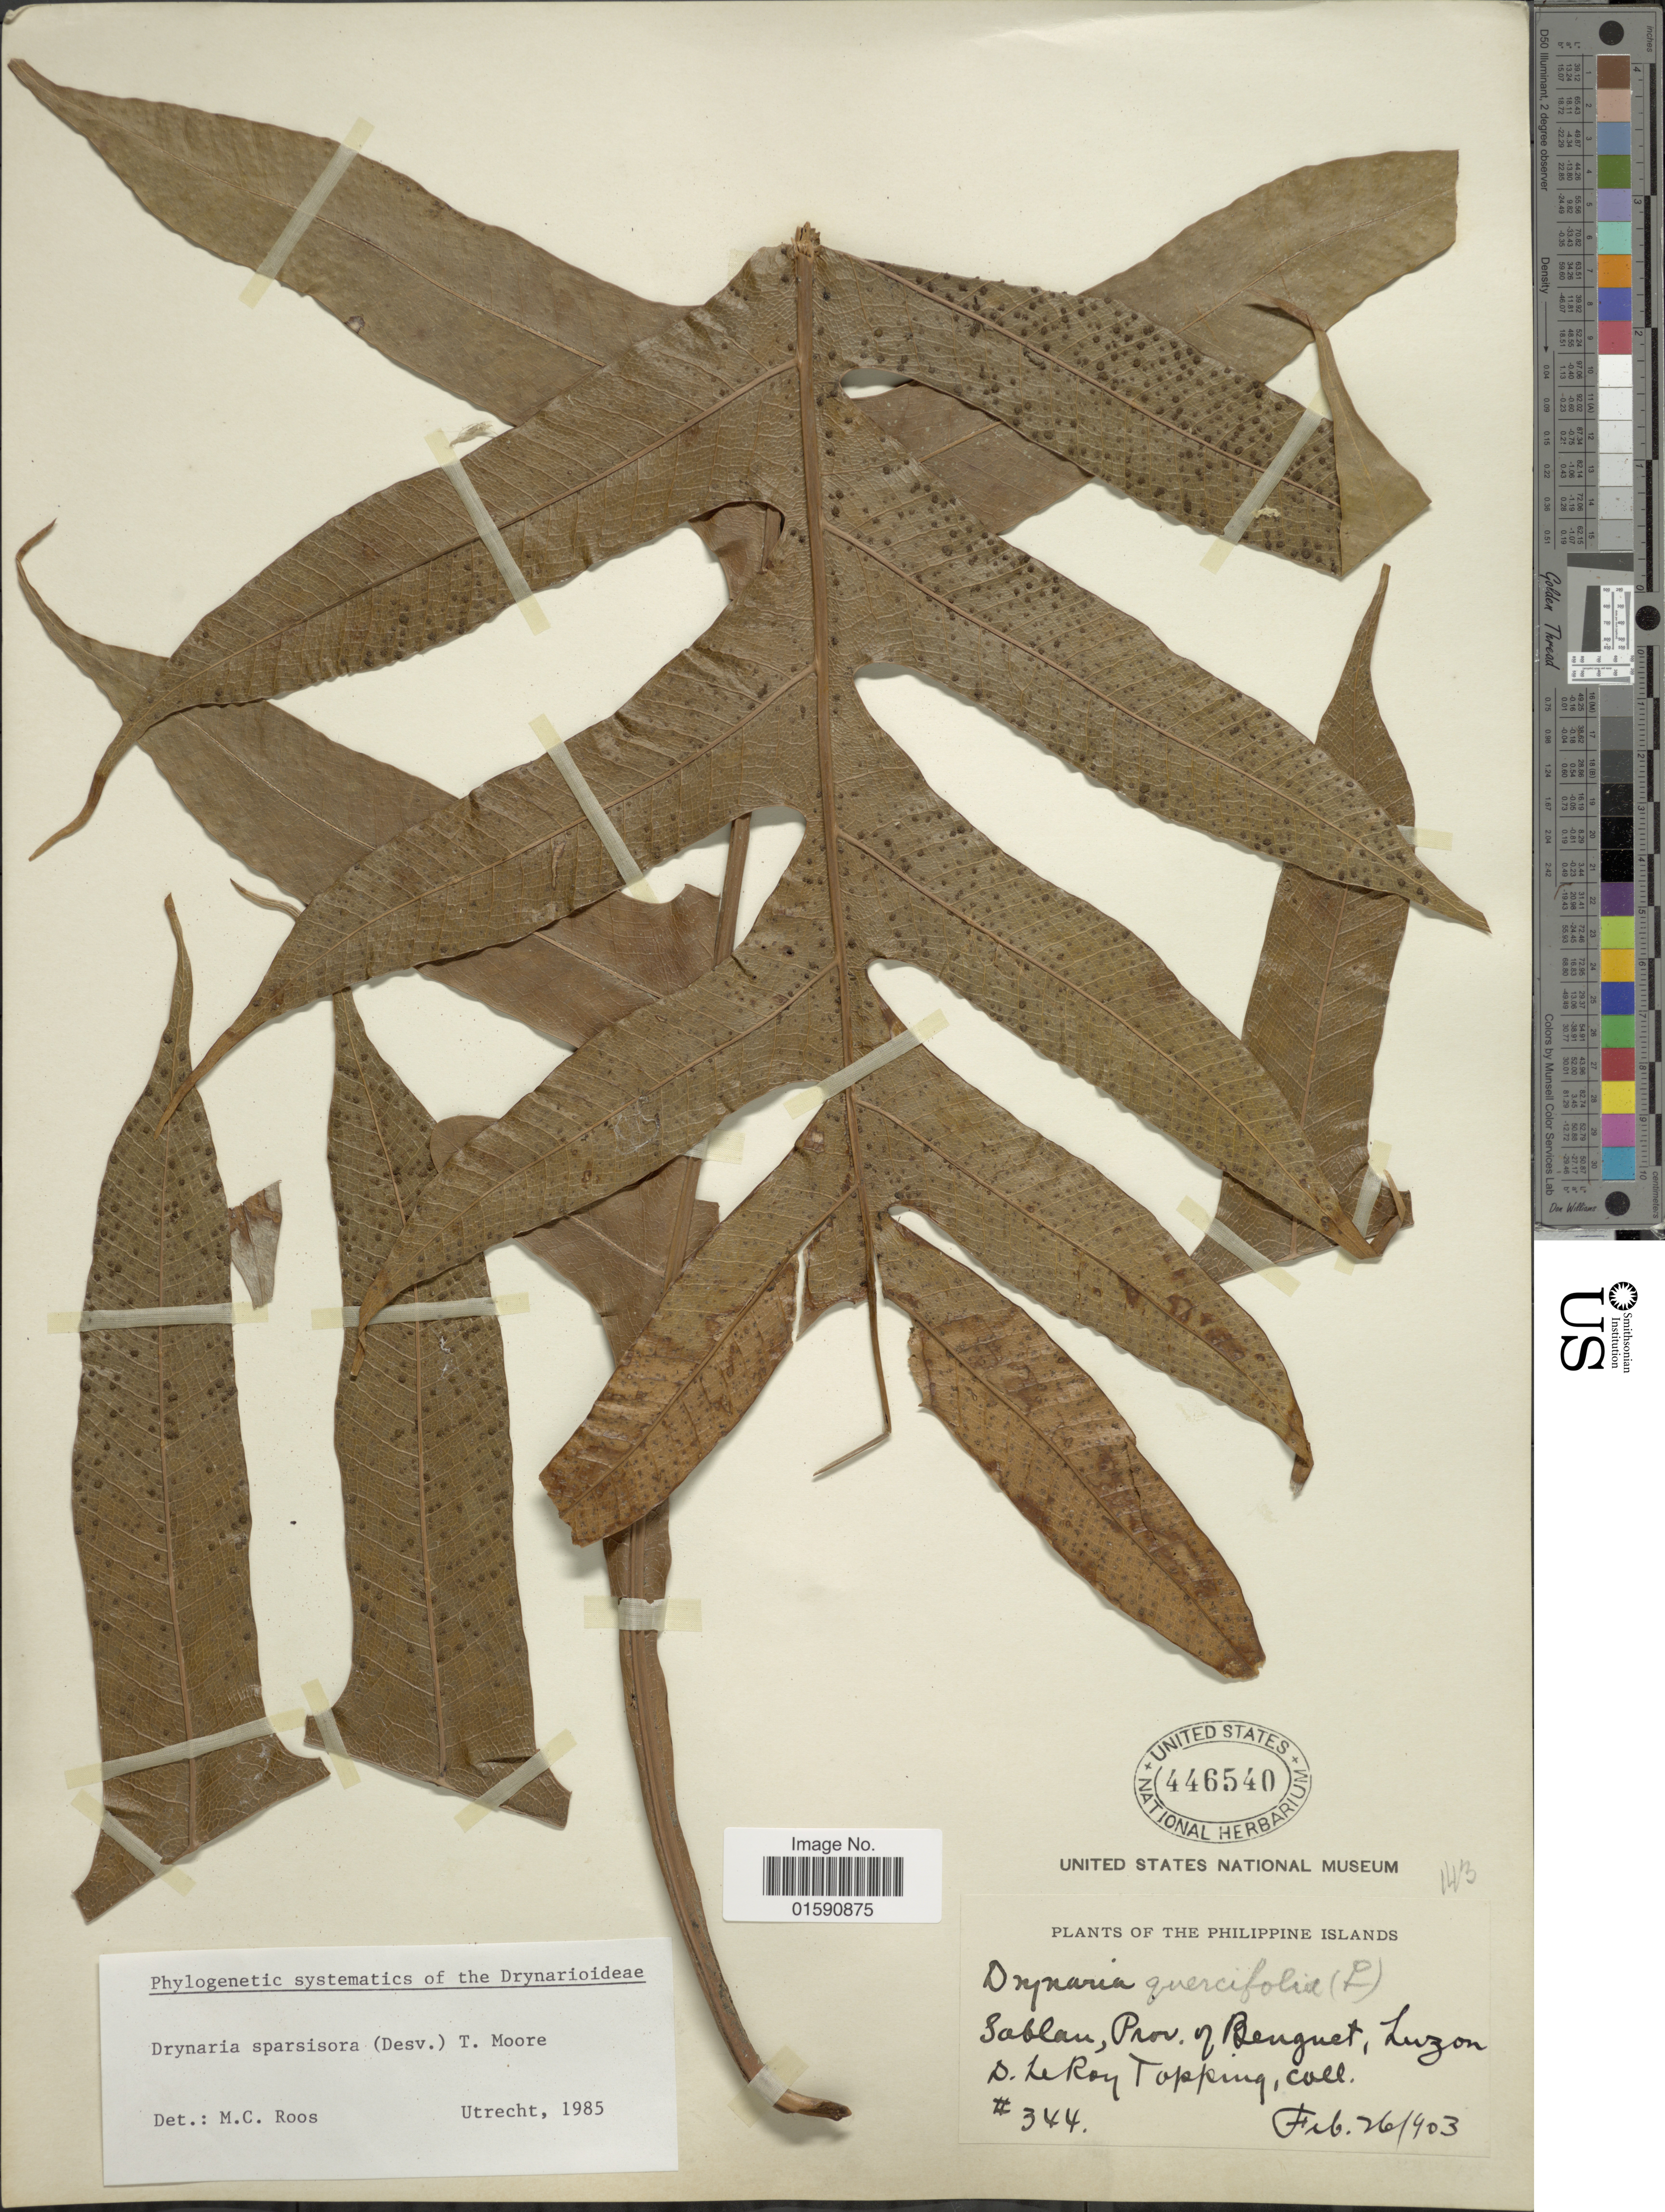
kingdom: Plantae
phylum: Tracheophyta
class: Polypodiopsida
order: Polypodiales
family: Polypodiaceae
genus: Drynaria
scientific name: Drynaria sparsisora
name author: (Desu.) T. Moore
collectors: D. L. Topping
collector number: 344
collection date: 1903-02-26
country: Philippines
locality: Sablan, Prov. of Benguet, Luzon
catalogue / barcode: US 446540